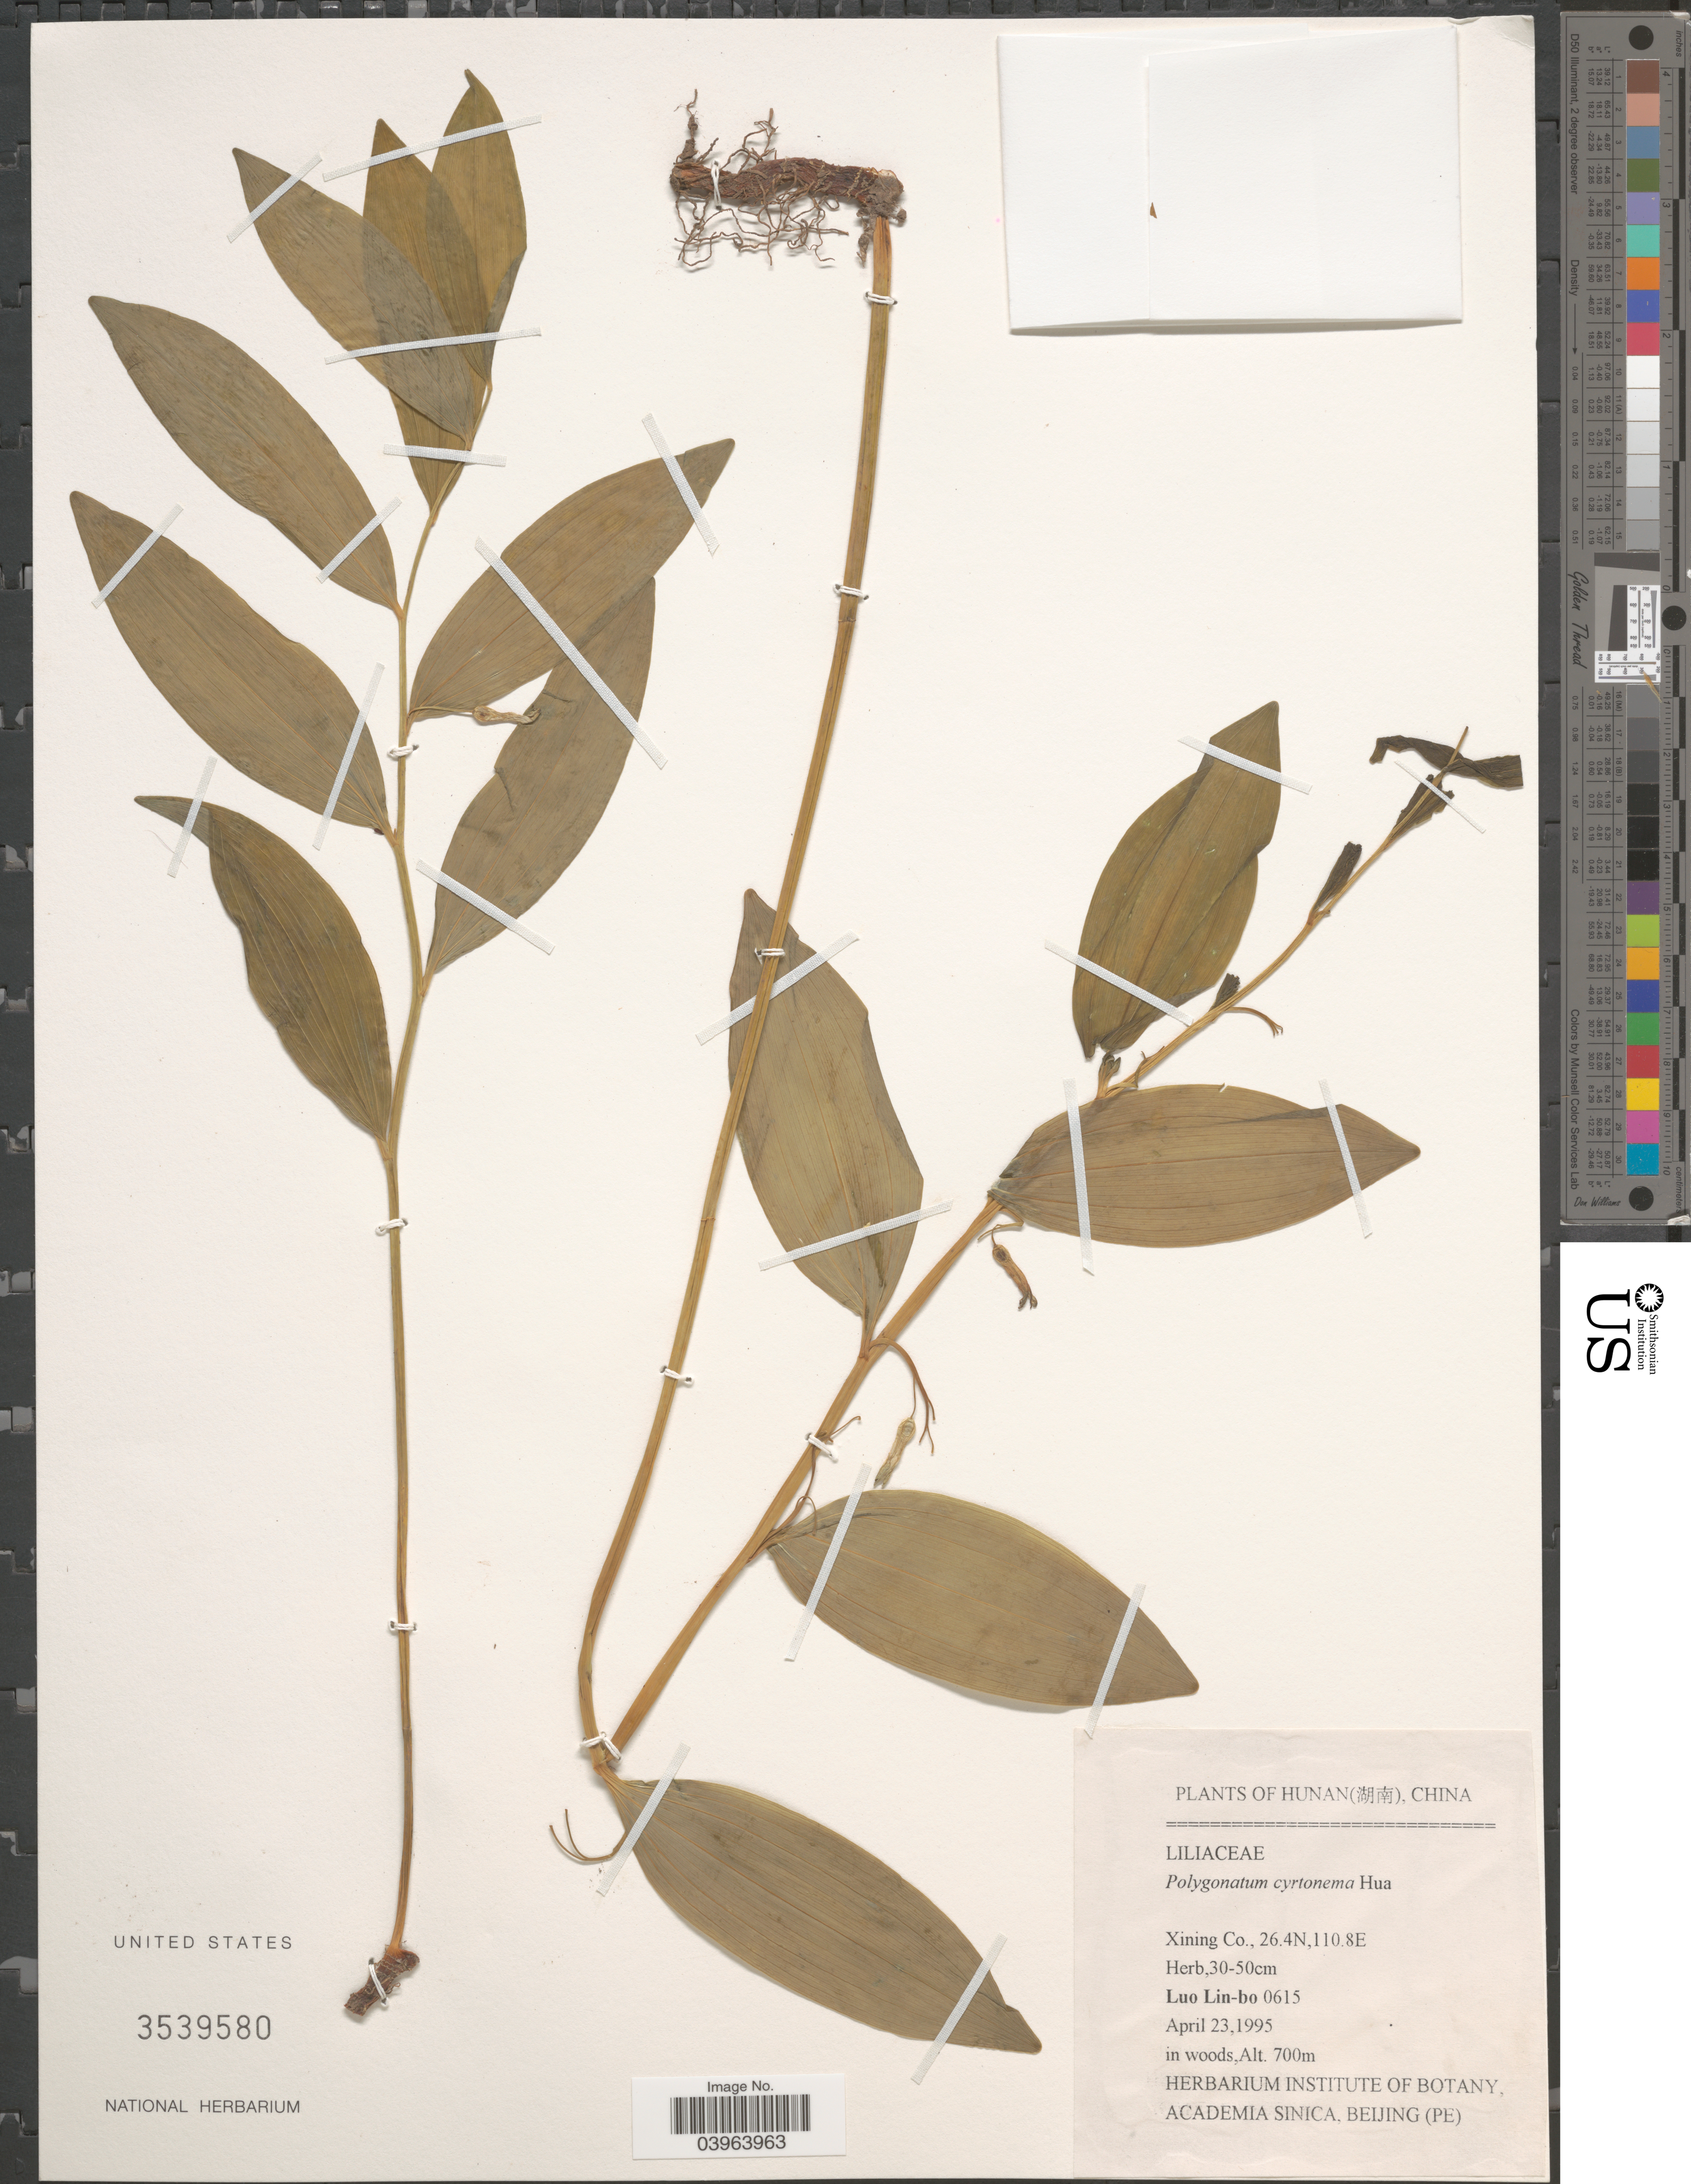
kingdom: Plantae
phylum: Tracheophyta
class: Liliopsida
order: Asparagales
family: Asparagaceae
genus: Polygonatum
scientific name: Polygonatum cyrtonema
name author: Hua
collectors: L. Lin-bo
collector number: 0615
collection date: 1995-04-23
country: China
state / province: Hunan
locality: Xining Co.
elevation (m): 700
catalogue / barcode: US 3539580